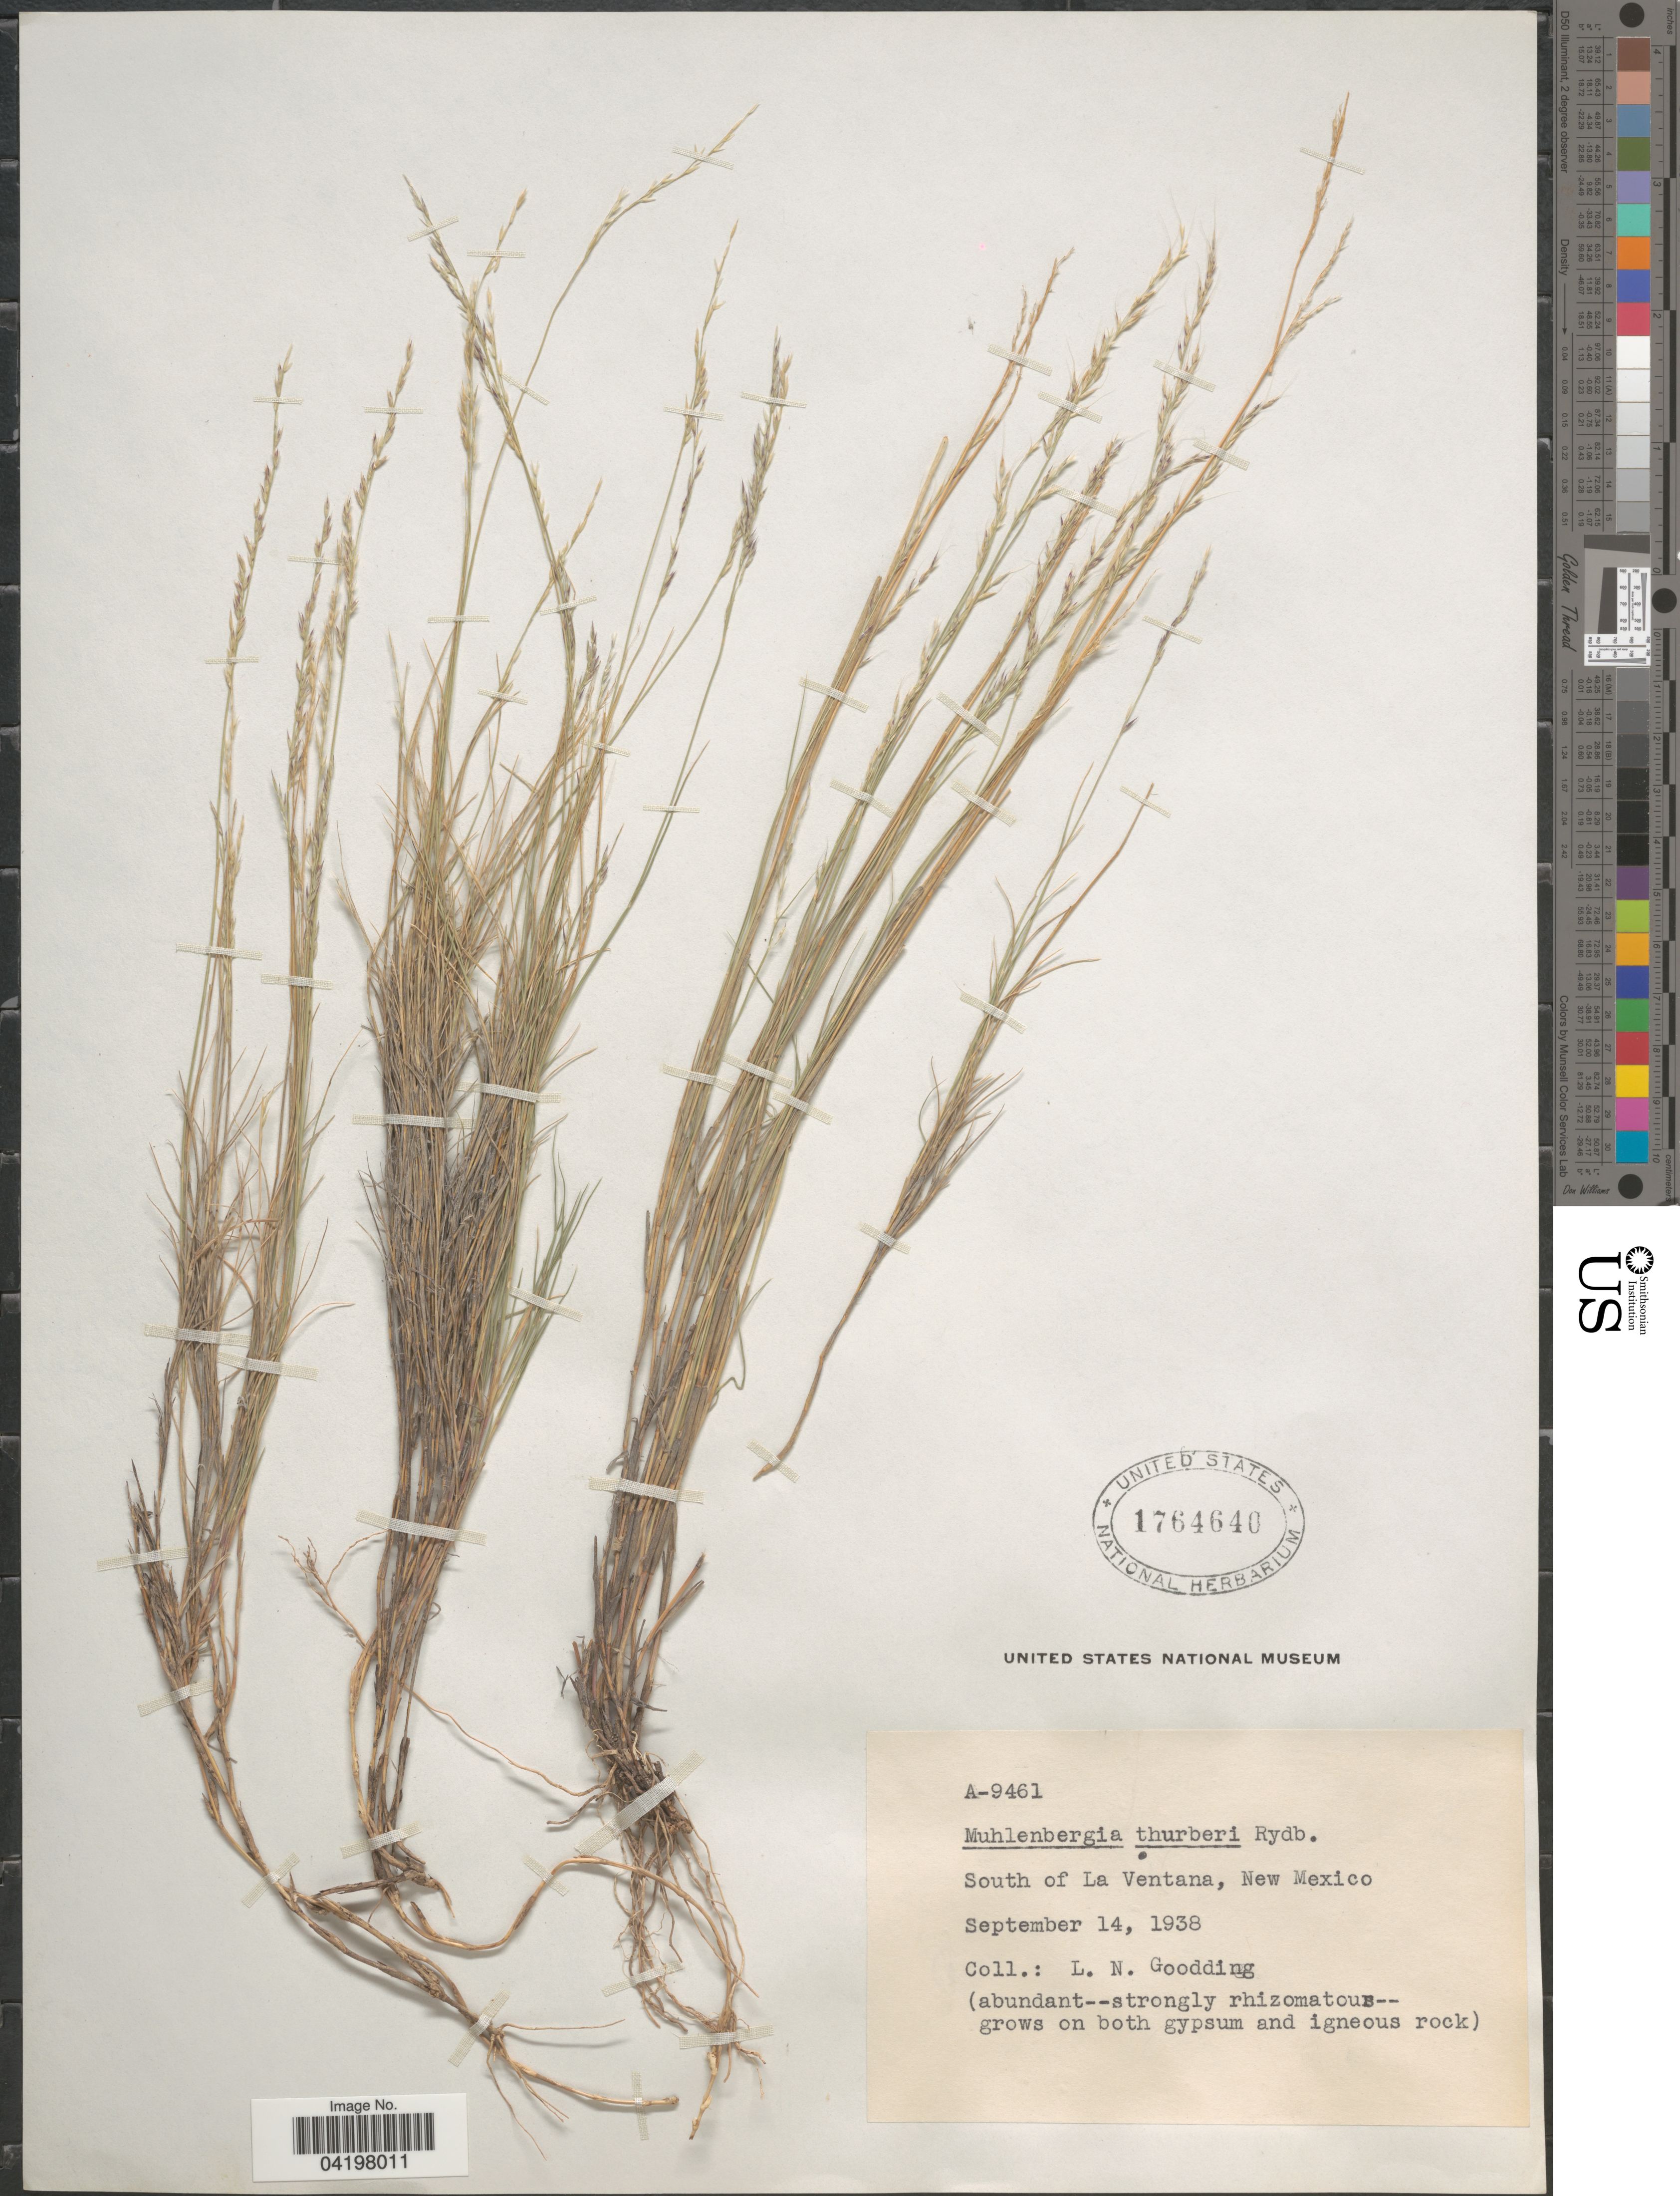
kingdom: Plantae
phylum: Tracheophyta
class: Liliopsida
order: Poales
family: Poaceae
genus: Muhlenbergia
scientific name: Muhlenbergia thurberi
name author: (Scribn.) Rydb.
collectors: L. N. Goodding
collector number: A-9461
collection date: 1938-09-14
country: United States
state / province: New Mexico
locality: South of La Ventana.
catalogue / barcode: US 1764640